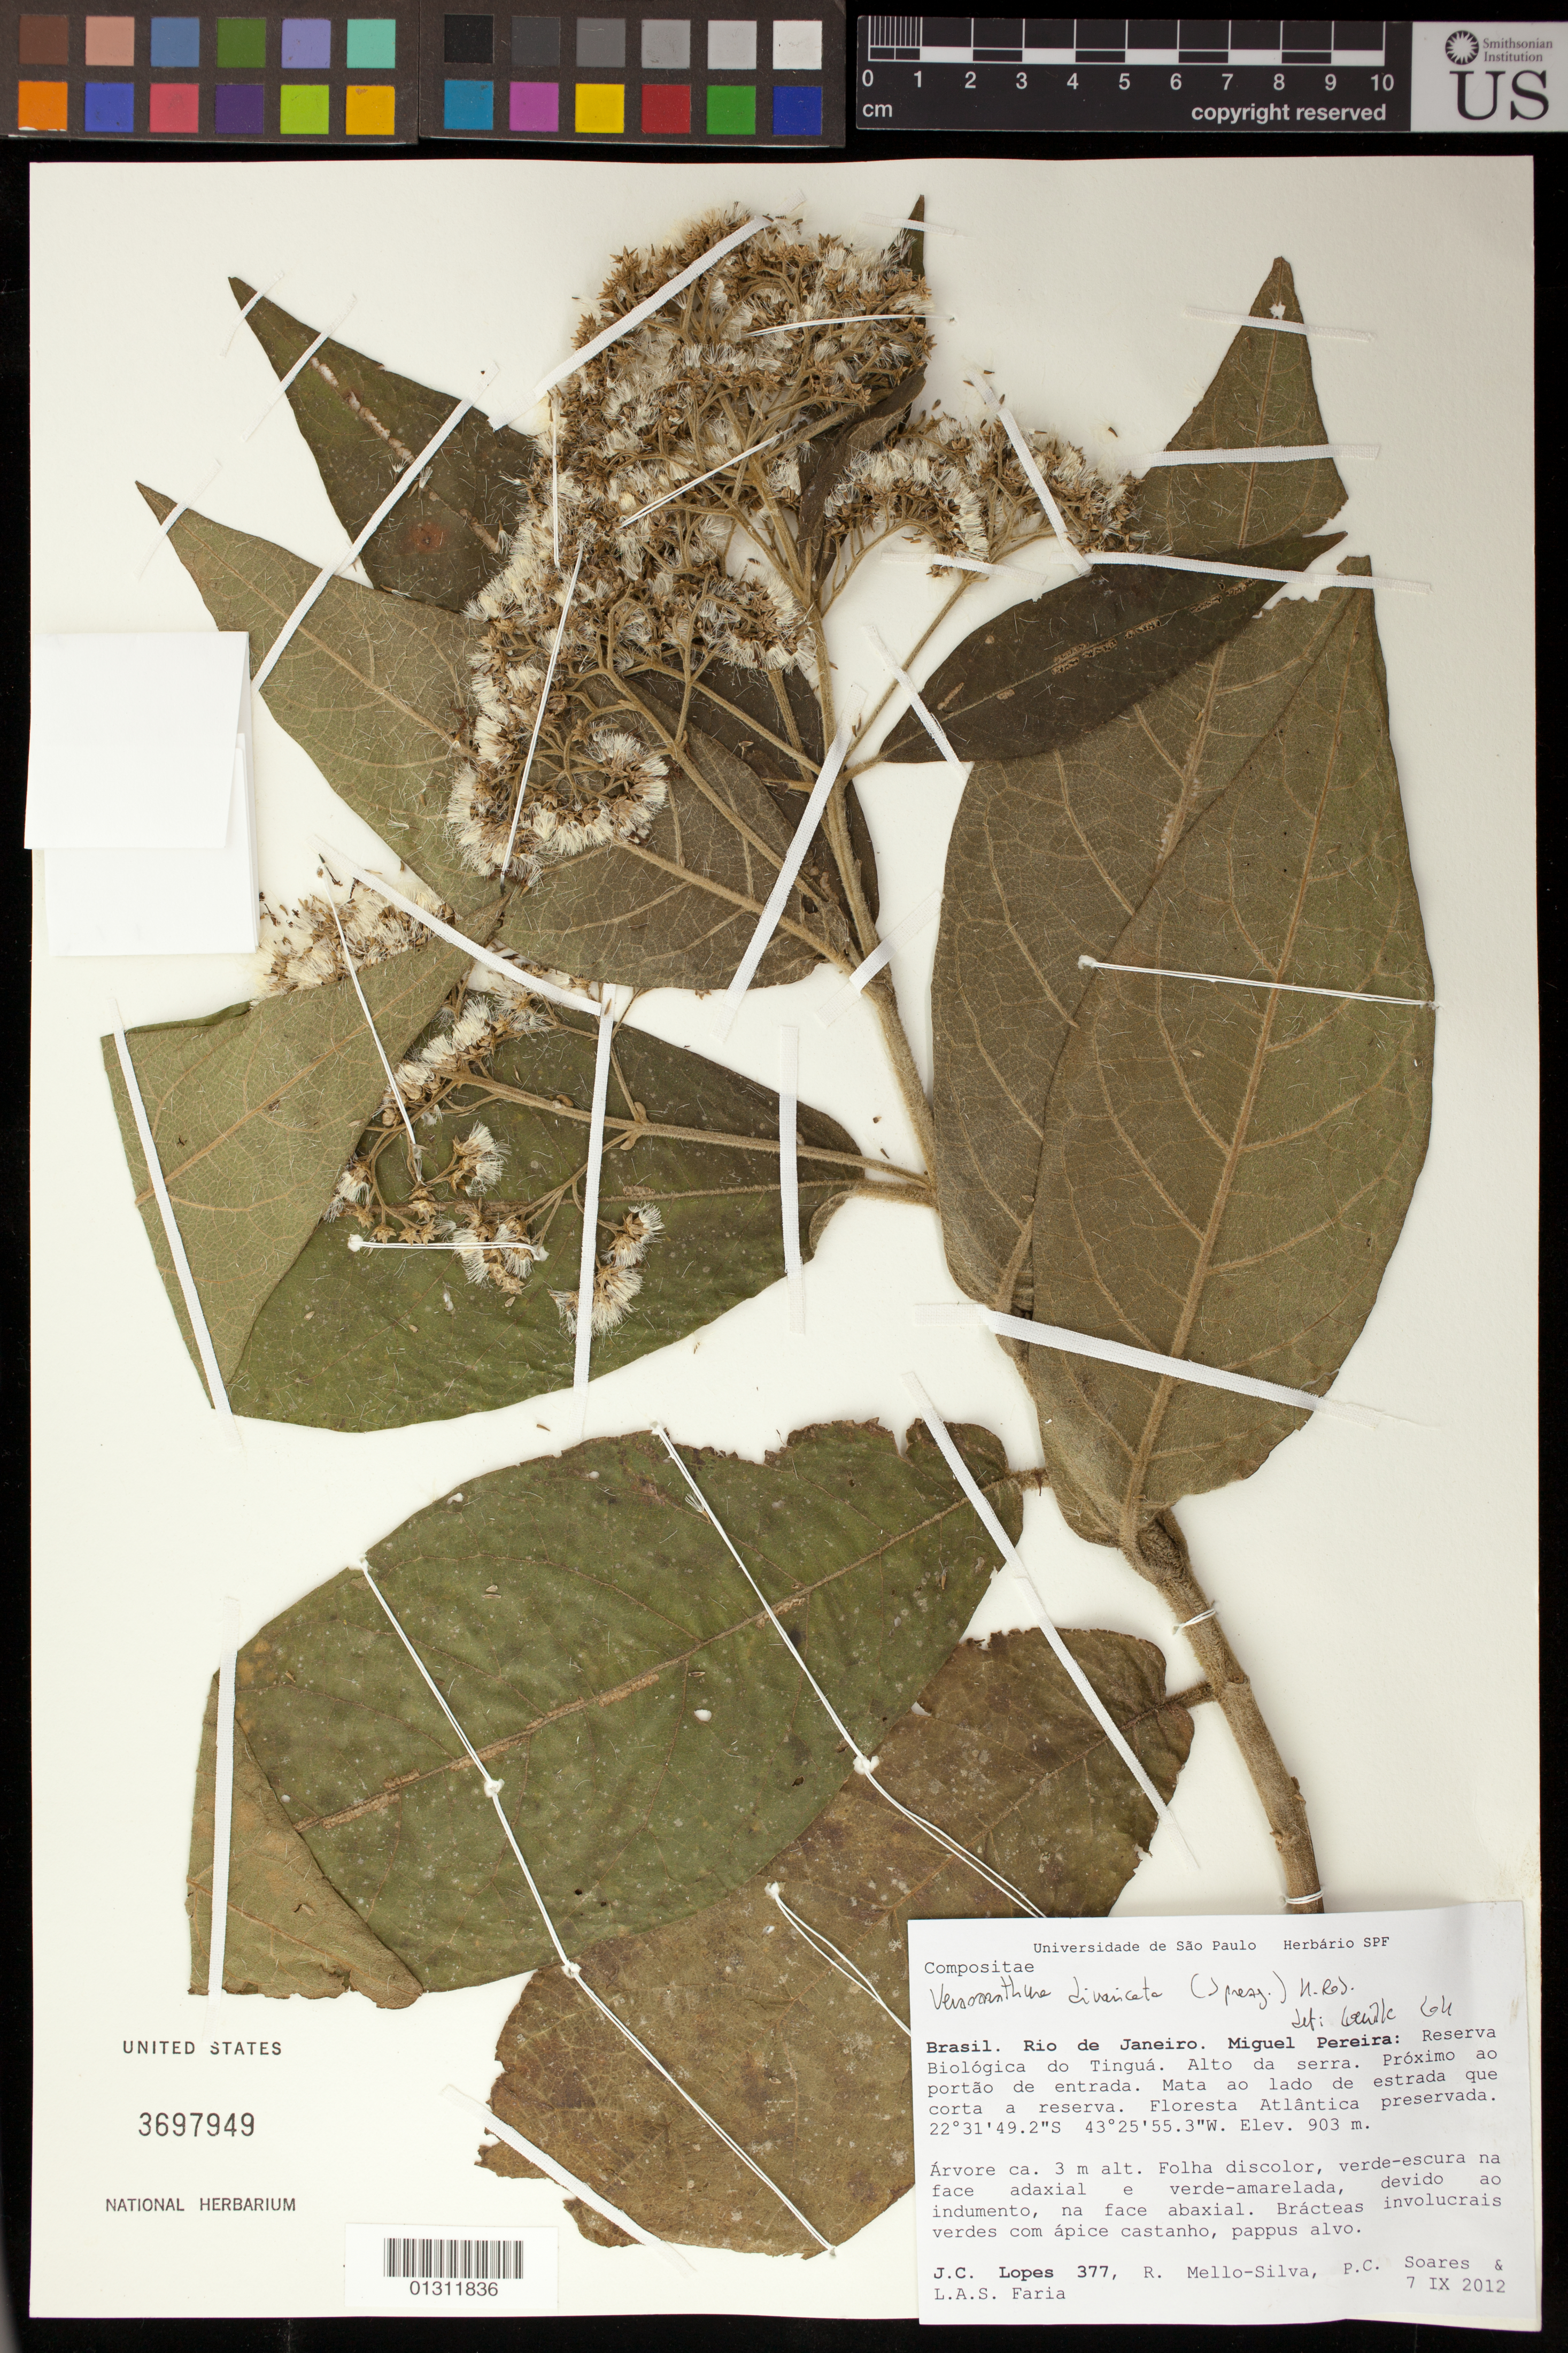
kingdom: Plantae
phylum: Tracheophyta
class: Magnoliopsida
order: Asterales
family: Asteraceae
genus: Vernonanthura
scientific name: Vernonanthura divaricata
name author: (Spreng.) H. Rob.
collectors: J. C. Lopes, R. Mello-Silva, P. Soares & L. Faria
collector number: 377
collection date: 2012-09-07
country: Brazil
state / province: Rio de Janeiro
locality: Miguel Pereira: Reserva Biologica do Tingua. Alto da cerra. Mata ao lado de estrada que corta a reserva.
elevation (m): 903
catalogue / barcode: US 3697949